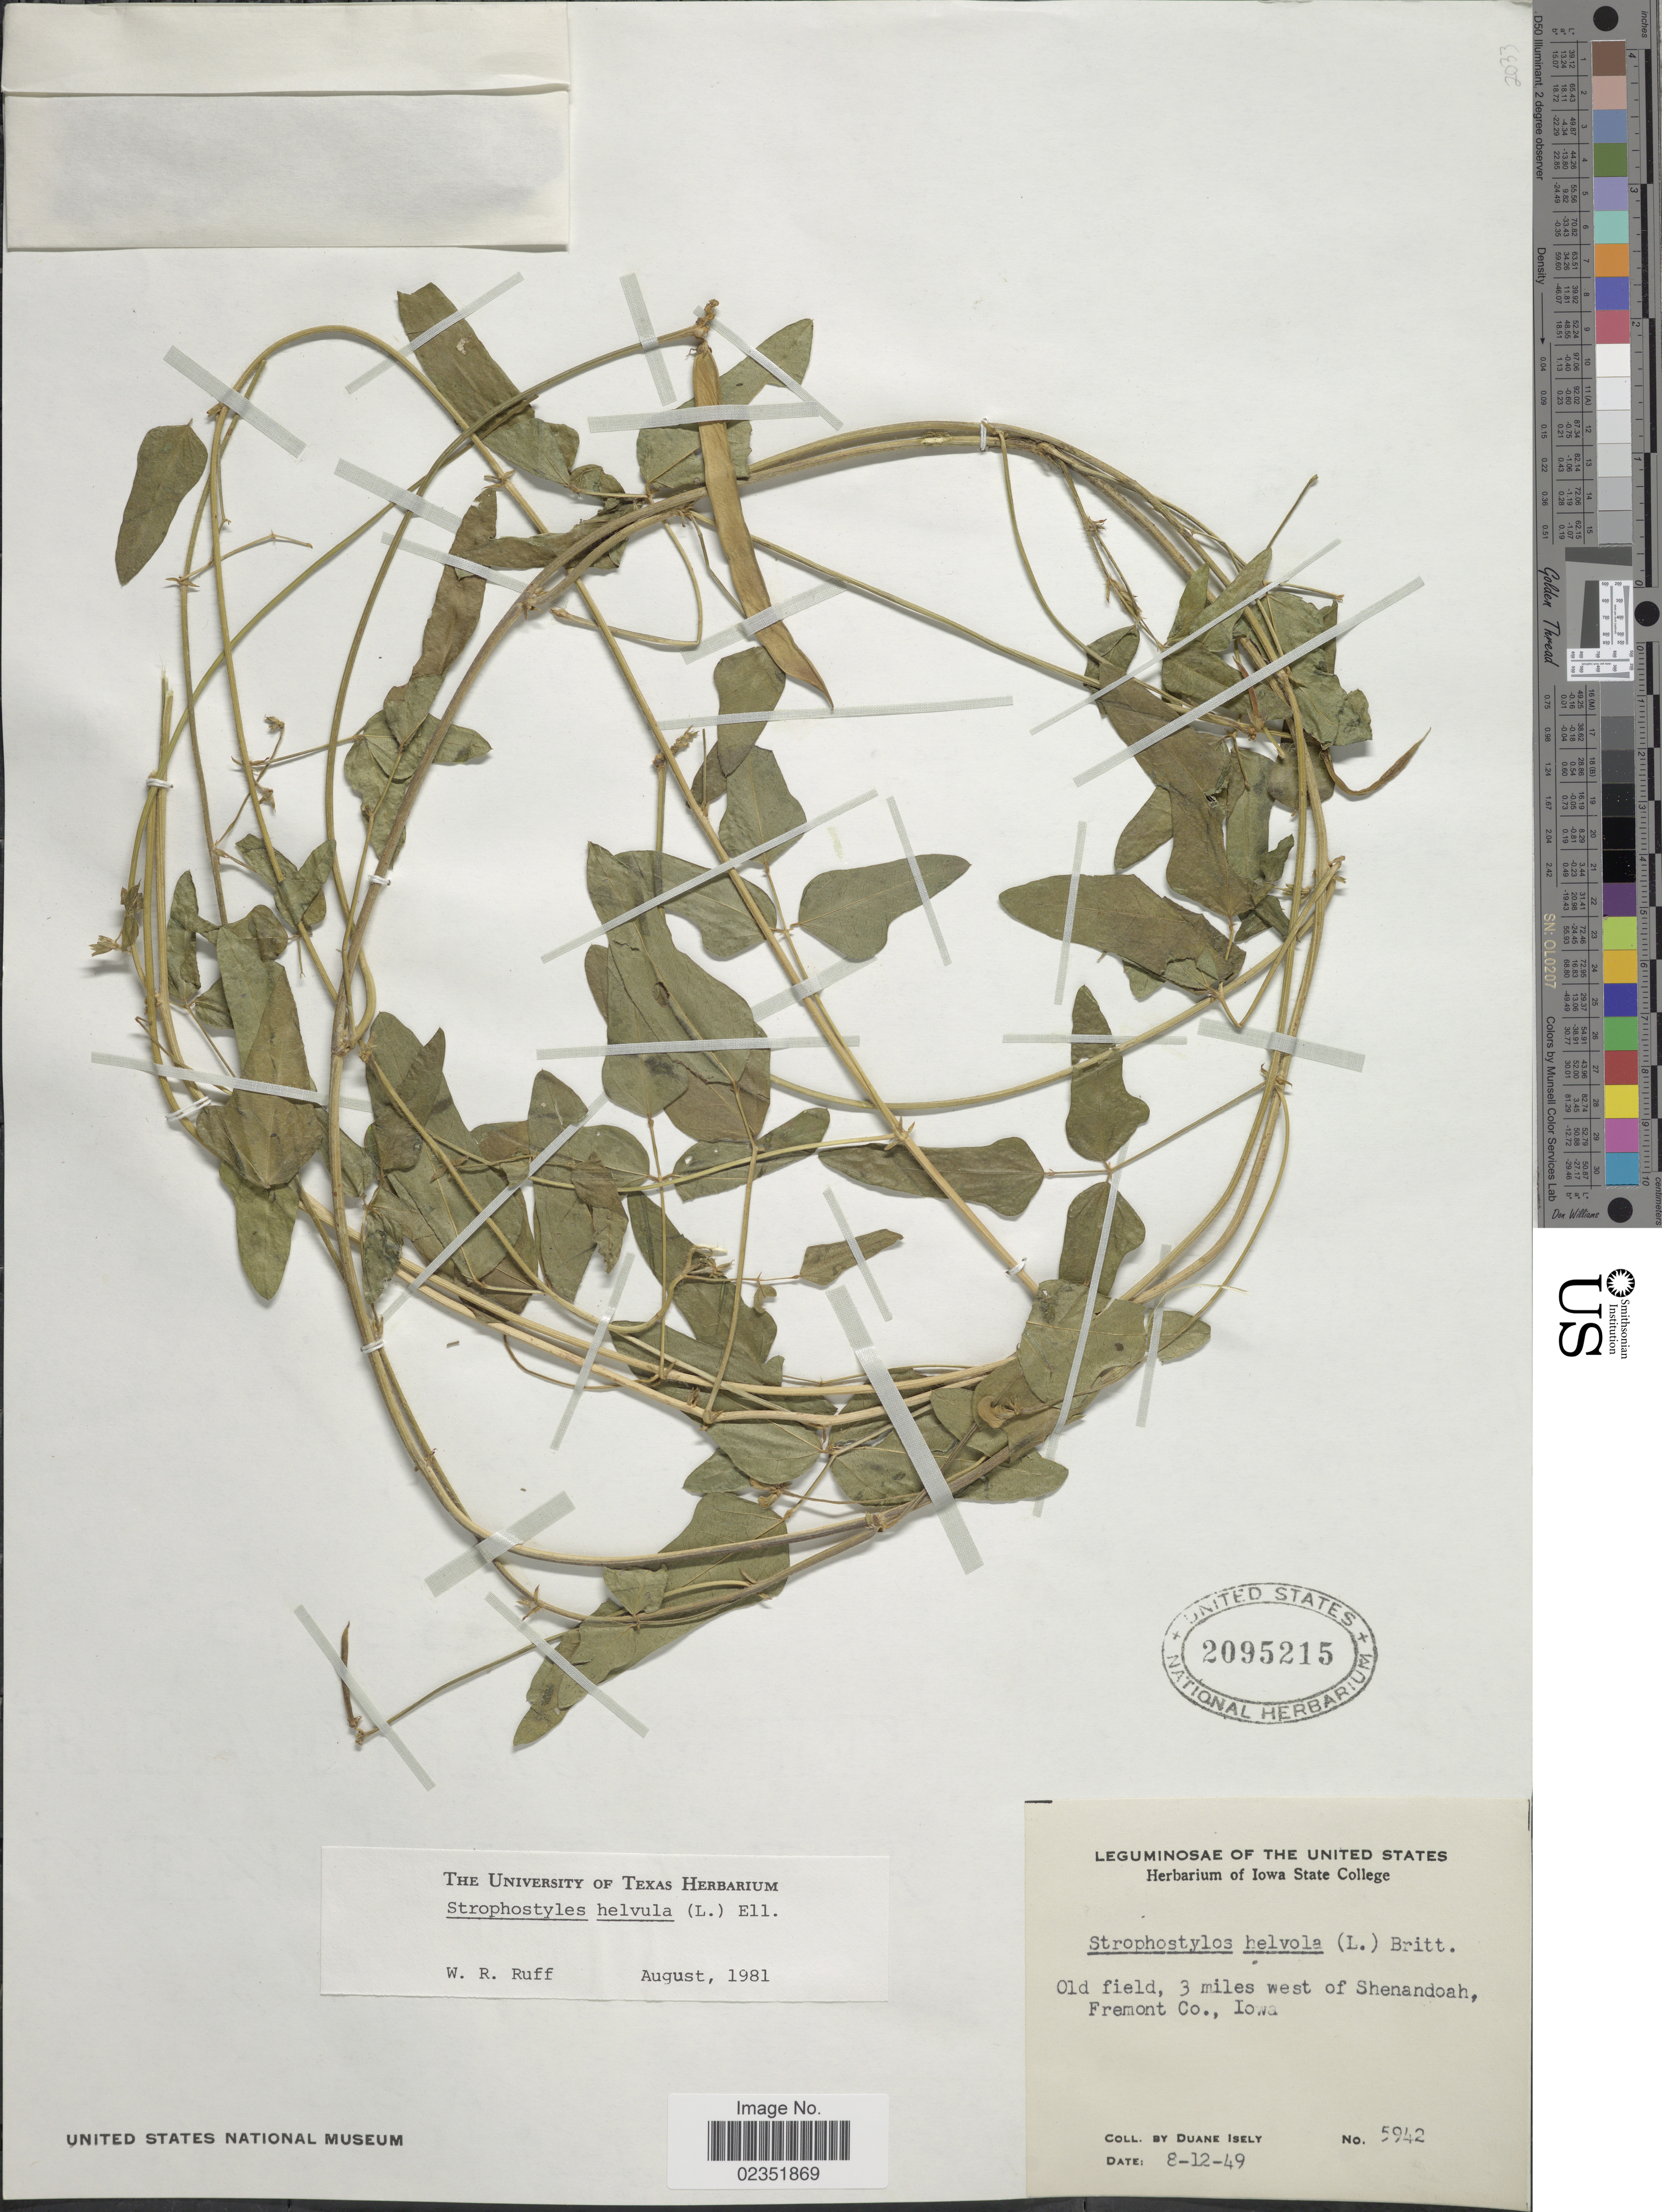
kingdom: Plantae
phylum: Tracheophyta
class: Magnoliopsida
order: Fabales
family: Fabaceae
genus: Strophostyles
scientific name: Strophostyles helvola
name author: (L.) Elliott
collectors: D. Isley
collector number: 5942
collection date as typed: Transcribed d/m/y: 12/8/49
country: United States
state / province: Iowa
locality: Old field, 3 miles west of Shenandoah, Fremont Co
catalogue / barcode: US 2095215